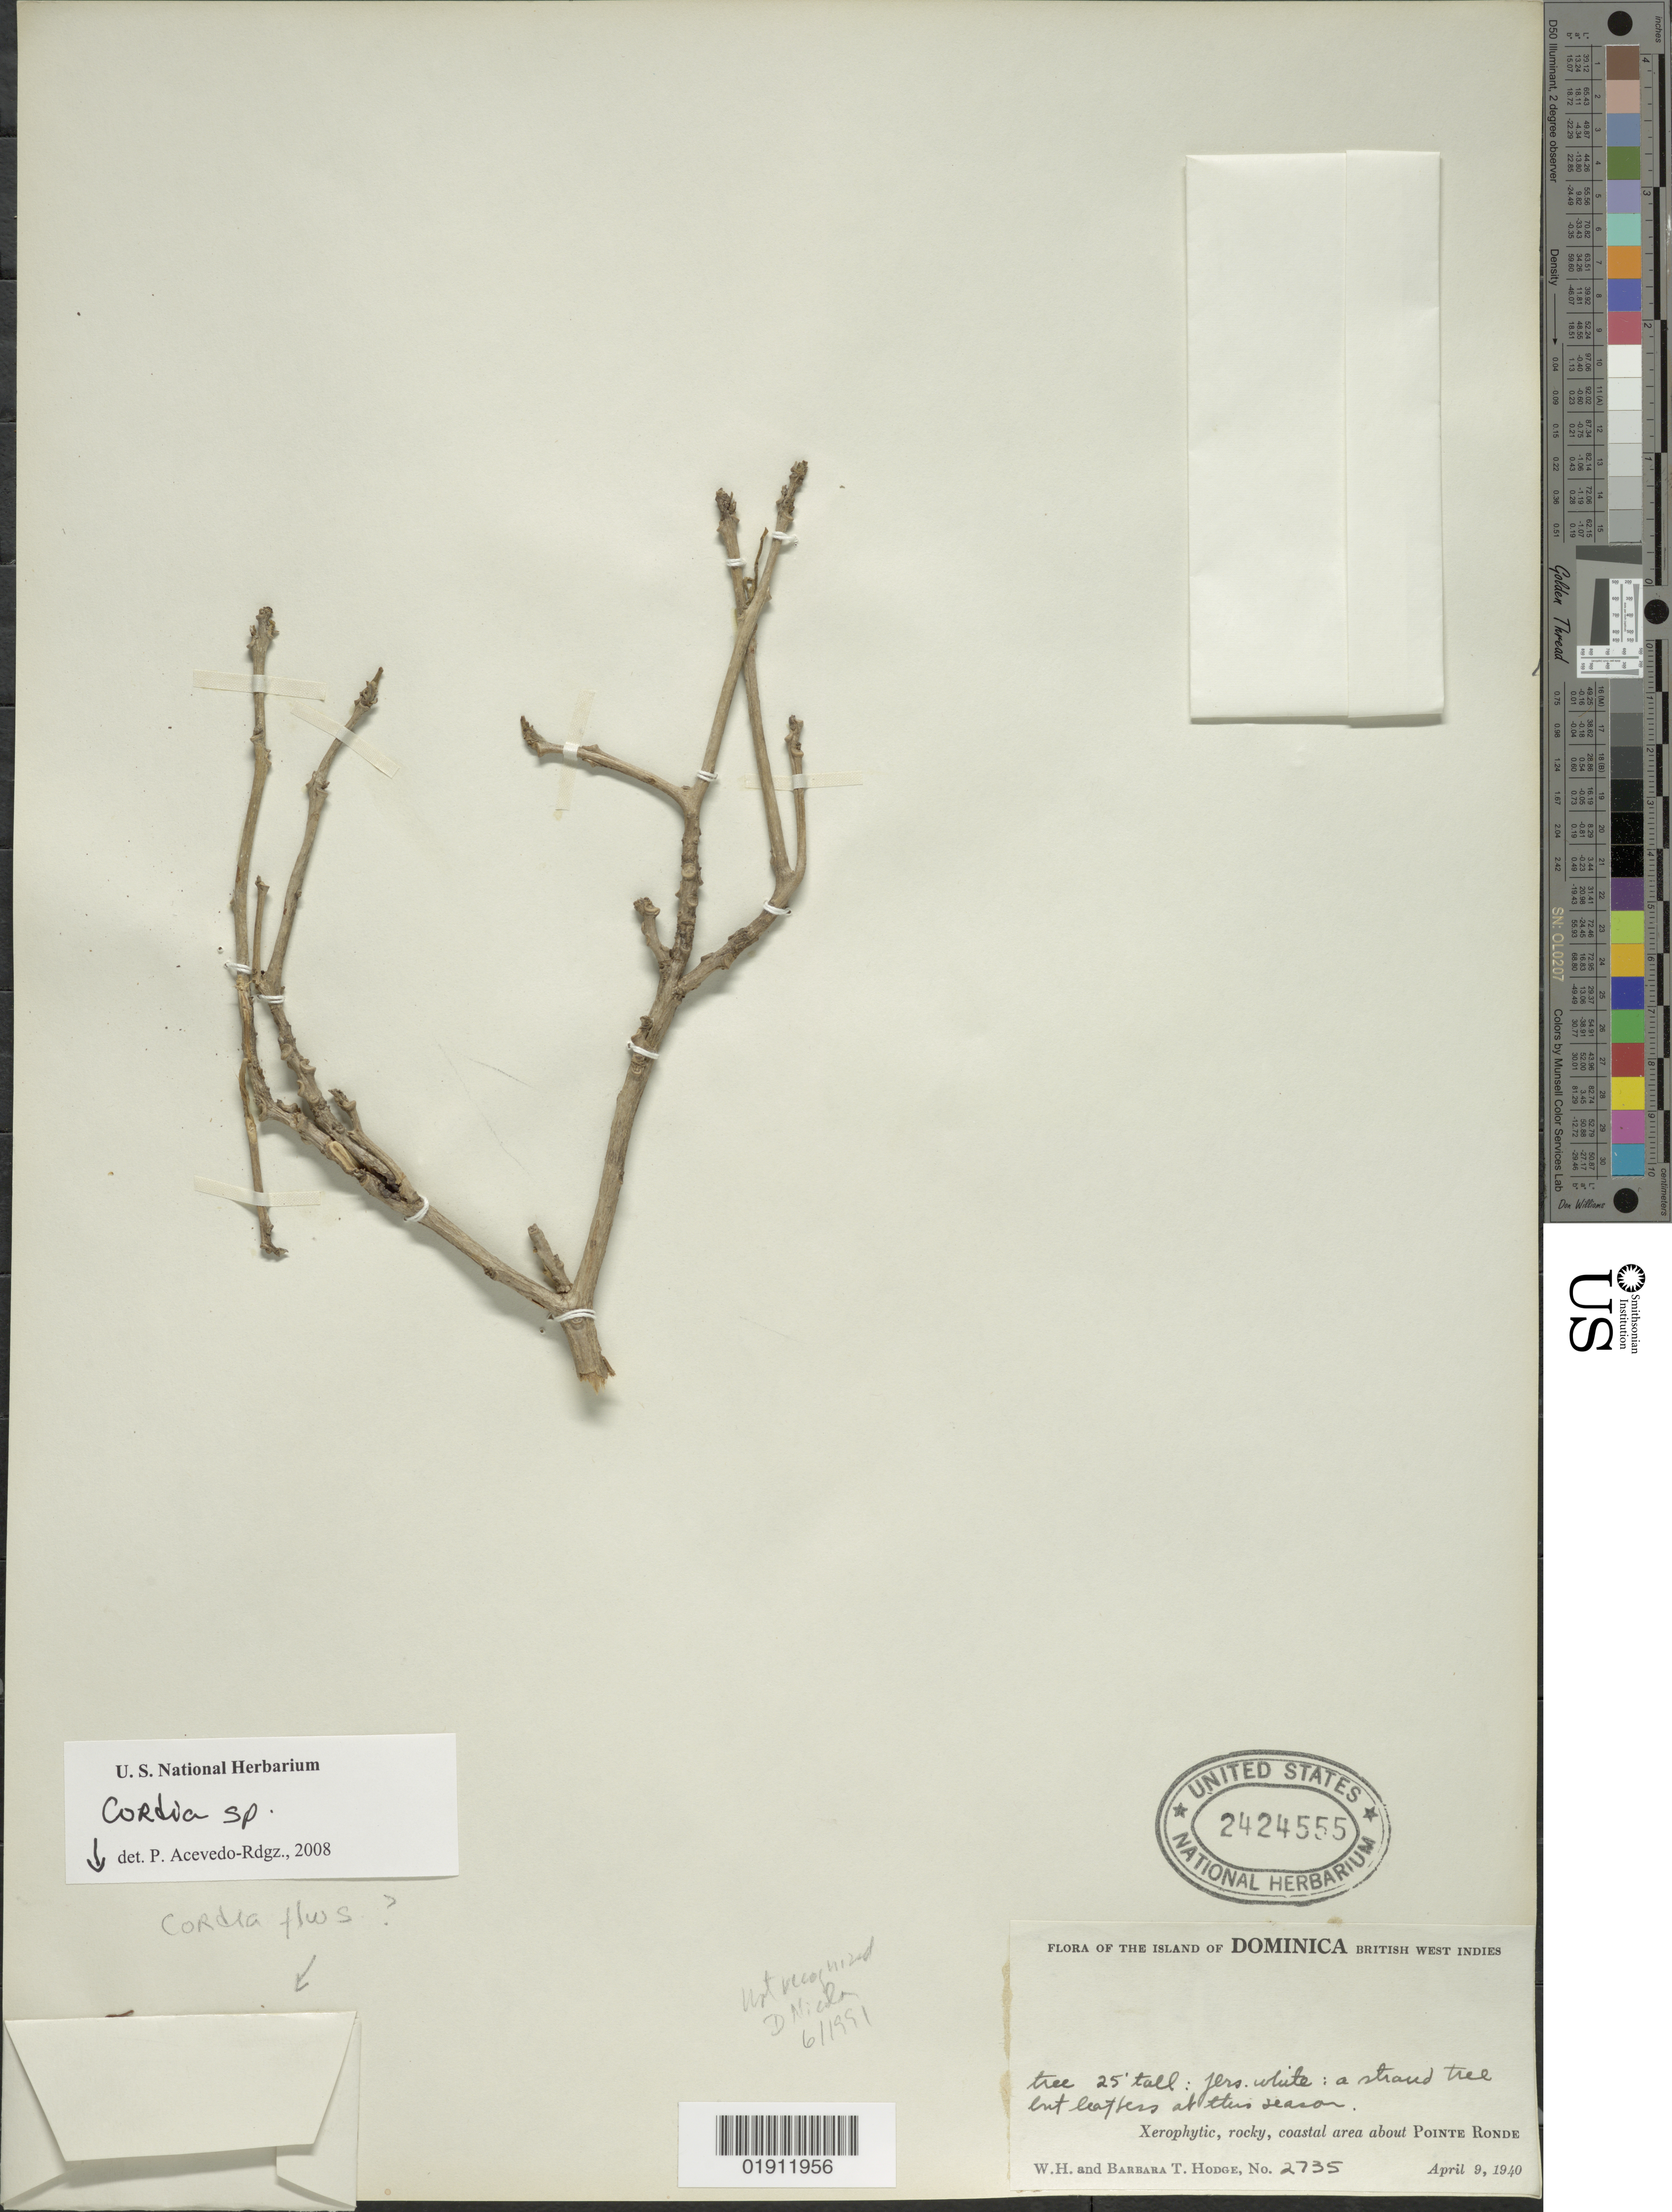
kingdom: Plantae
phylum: Tracheophyta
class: Magnoliopsida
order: Boraginales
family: Cordiaceae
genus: Cordia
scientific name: Cordia sp.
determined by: Acevedo-Rodríguez, P., (BOT), Smithsonian Institution - National Museum of Natural History (UNITED STATES)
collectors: W. Hodge & B. Hodge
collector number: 2735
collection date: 1940-04-09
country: Dominica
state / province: St. John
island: Dominica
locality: Pointe Ronde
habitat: Xerophytic, rocky, coastal area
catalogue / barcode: US 2424555